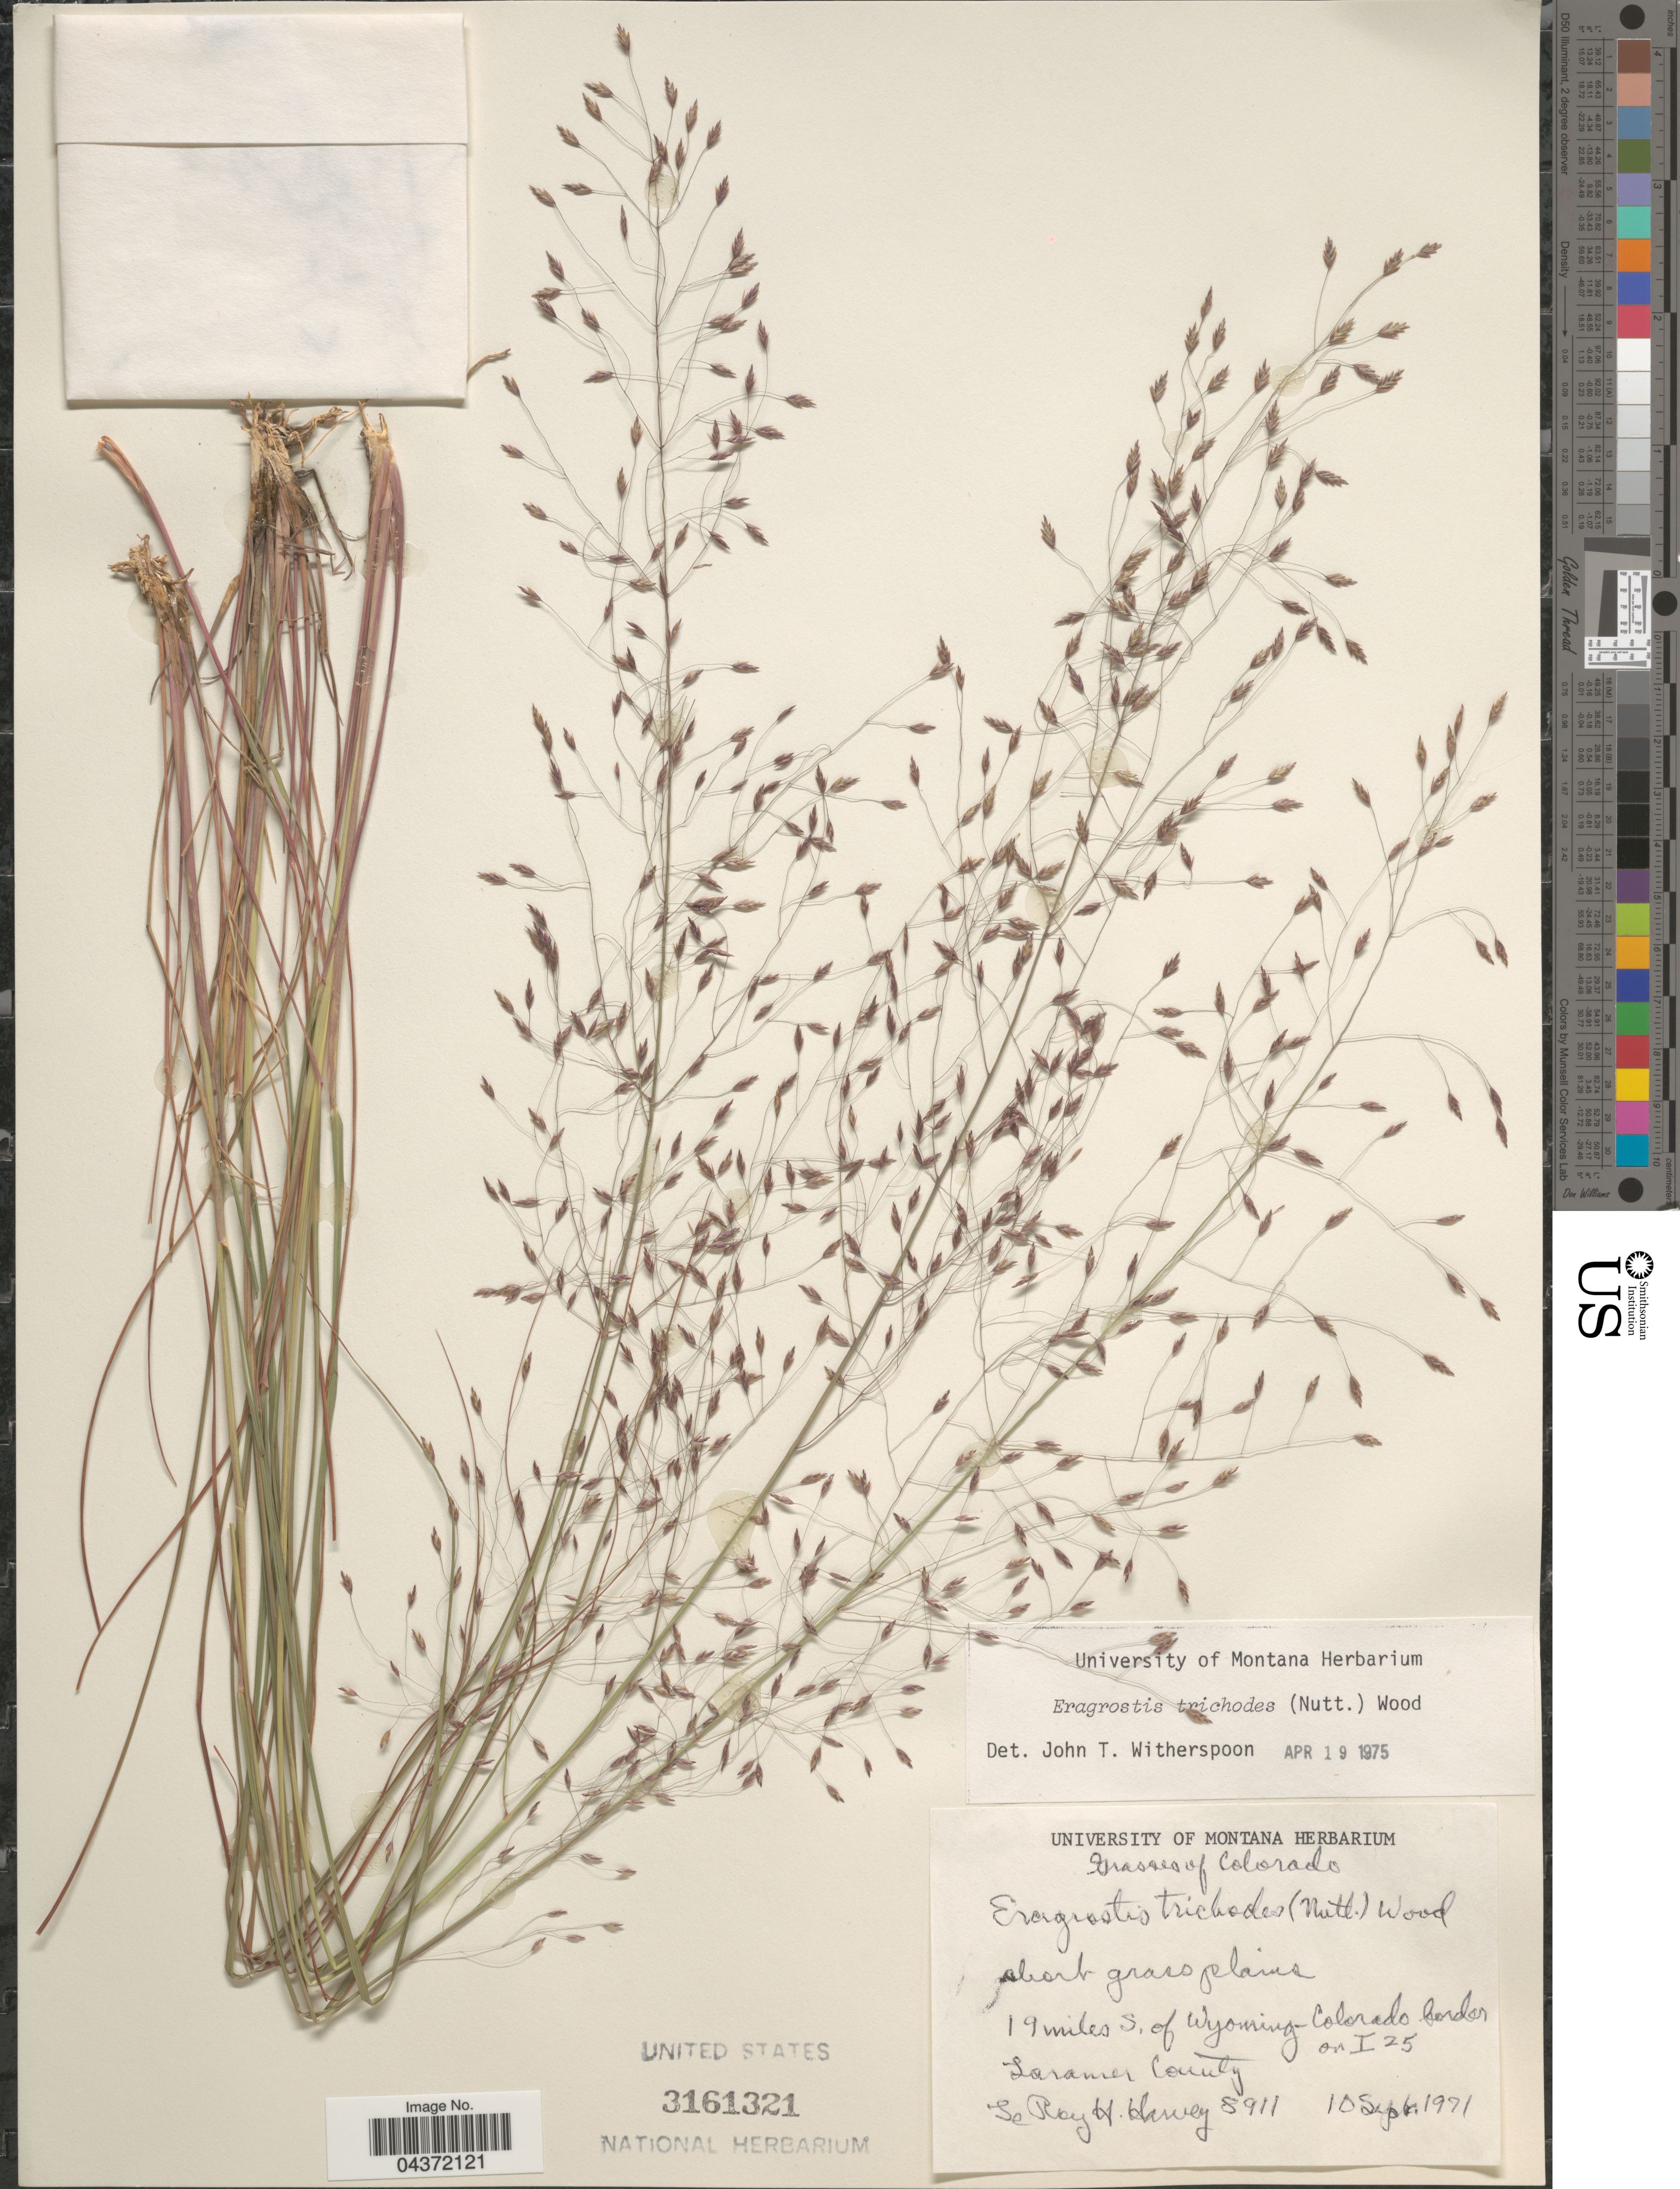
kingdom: Plantae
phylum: Tracheophyta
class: Liliopsida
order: Poales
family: Poaceae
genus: Eragrostis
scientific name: Eragrostis trichodes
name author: (Nutt.) Alph. Wood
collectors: L. H. Harvey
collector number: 8911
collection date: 1971-09-10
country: United States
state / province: Colorado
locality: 19 miles S. of Wyoming-Colorado border on I 25. Laramer County.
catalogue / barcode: US 3161321